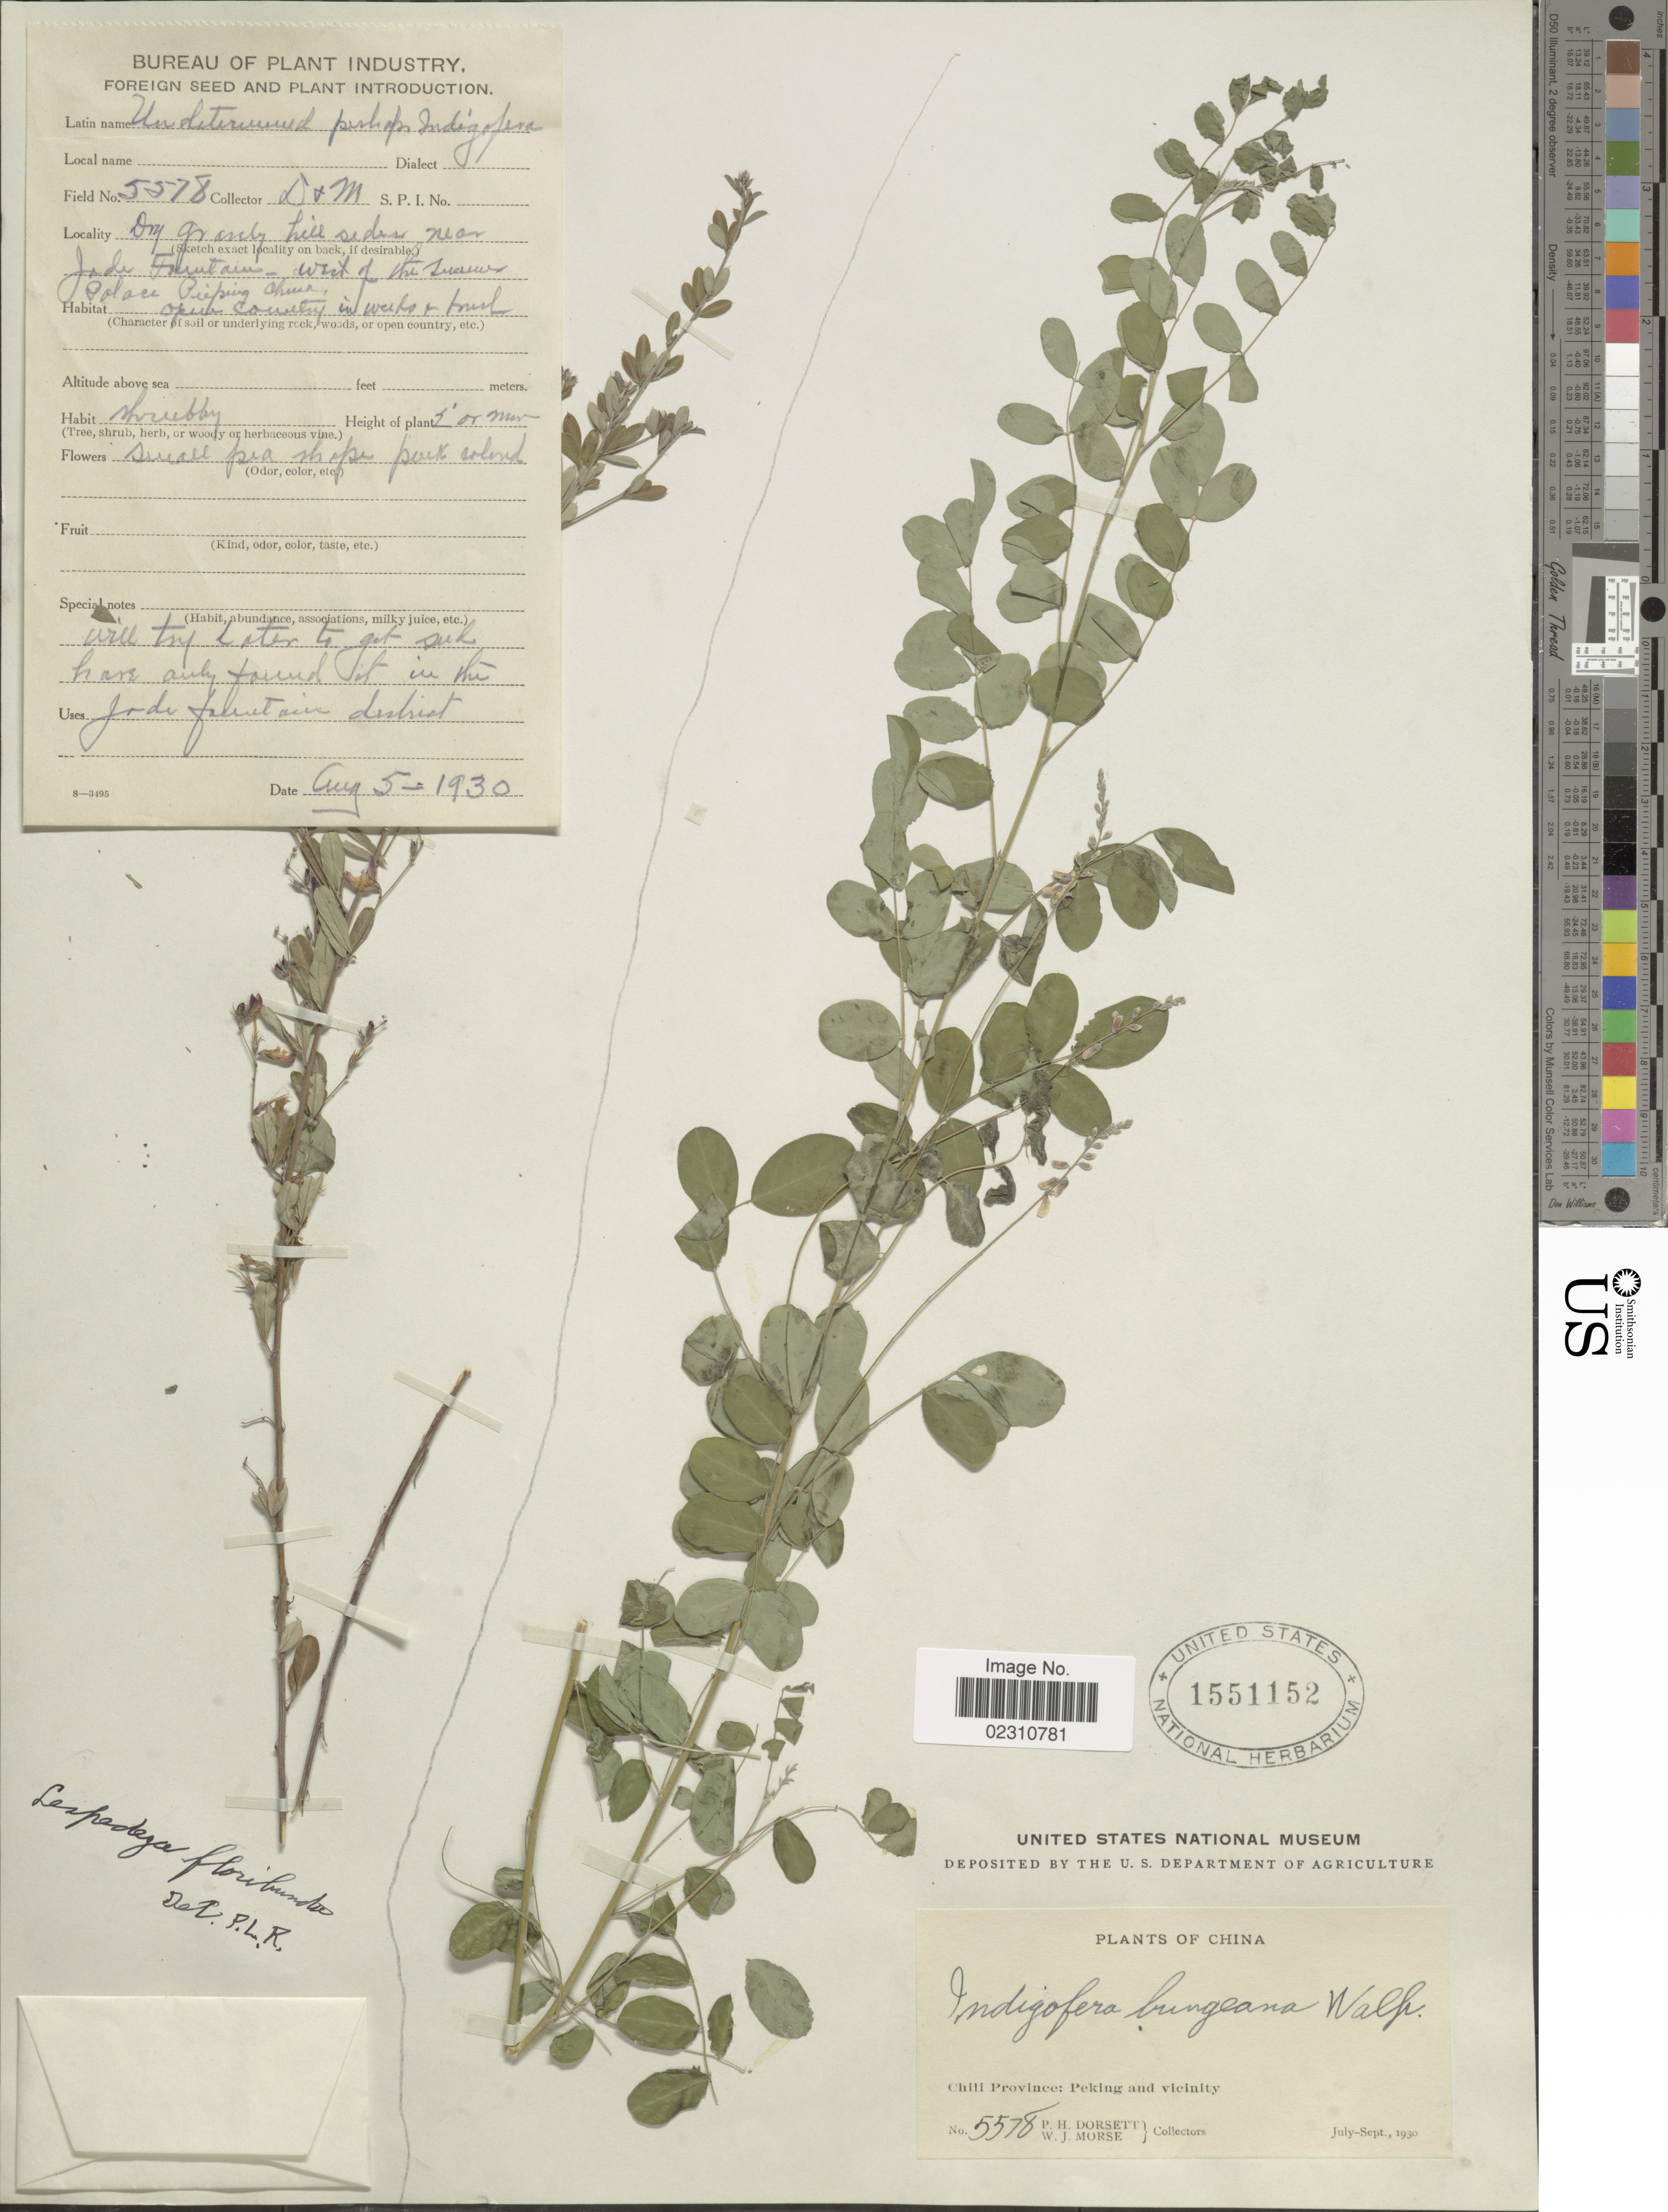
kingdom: Plantae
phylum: Tracheophyta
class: Magnoliopsida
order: Fabales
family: Fabaceae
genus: Indigofera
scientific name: Indigofera bungeana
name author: Walp.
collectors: P. H. Dorsett & W. J. Morse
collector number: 5578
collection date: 1930-08-05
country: China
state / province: Beijing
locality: Chlli Province: Peking and vicinity, China.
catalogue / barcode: US 1551152